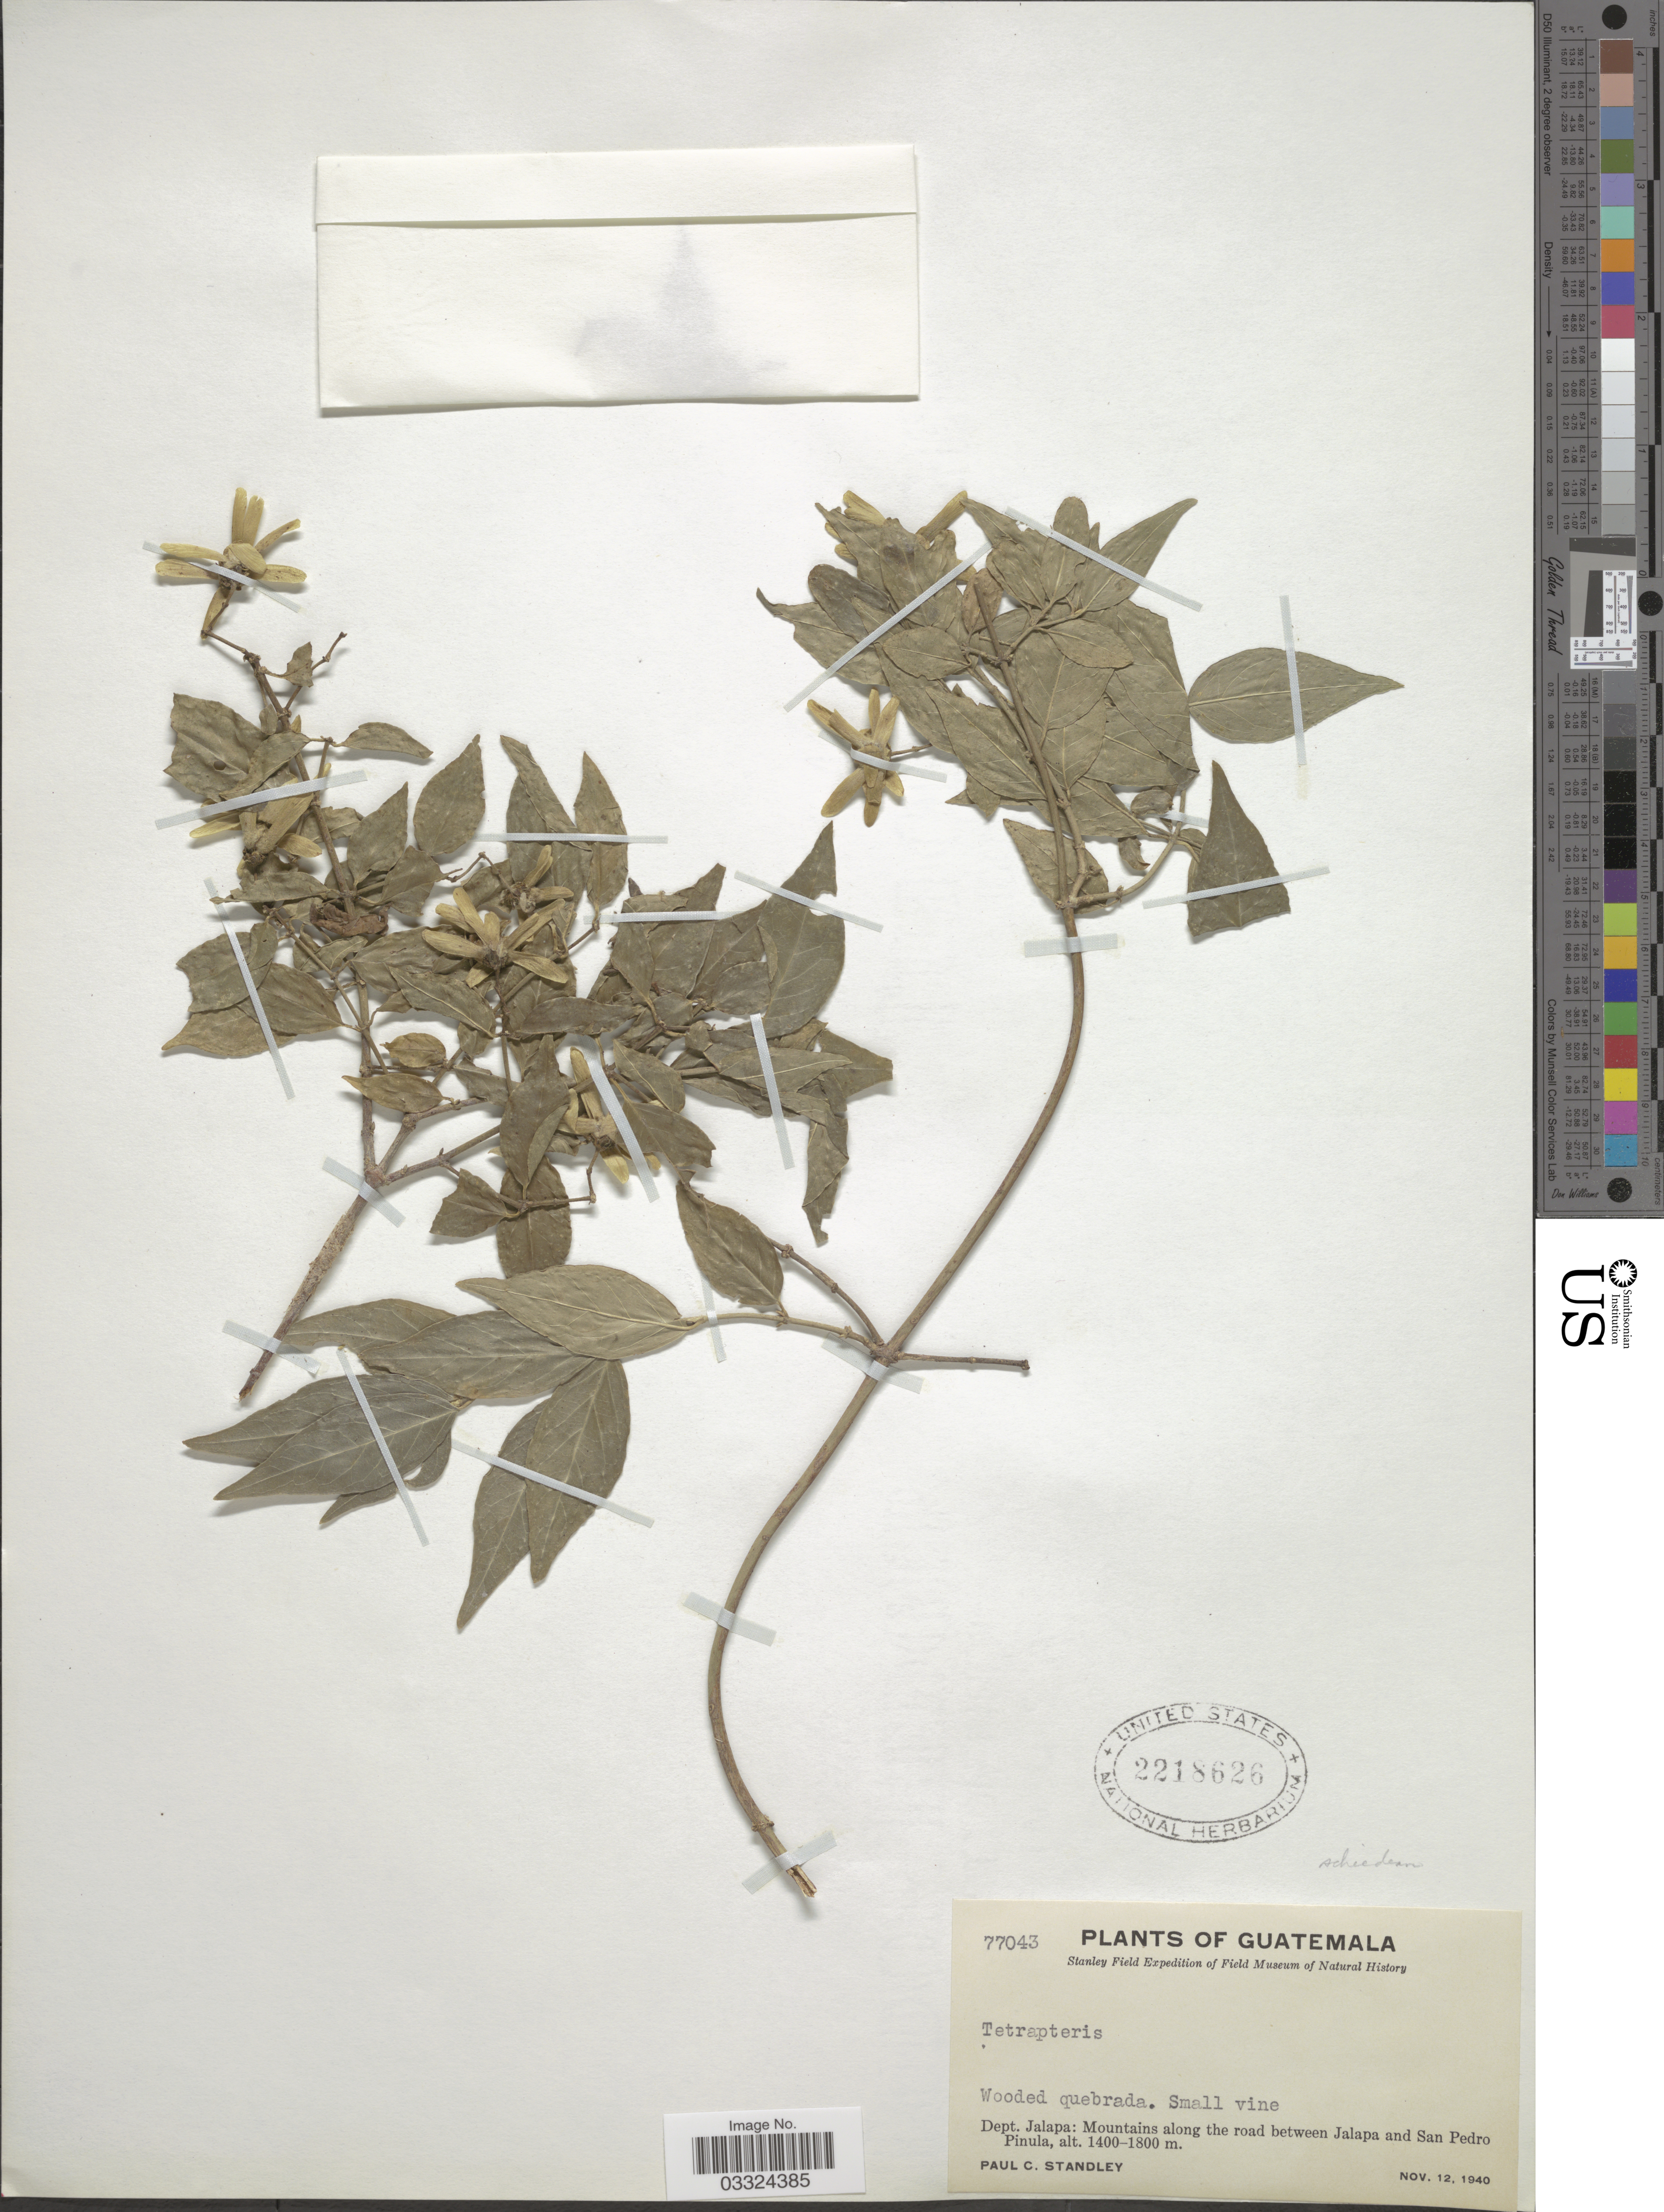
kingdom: Plantae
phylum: Tracheophyta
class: Magnoliopsida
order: Malpighiales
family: Malpighiaceae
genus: Tetrapterys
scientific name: Tetrapterys schiedeana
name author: Schltdl. & Cham.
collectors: P. C. Standley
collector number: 77043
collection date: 1940-11-12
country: Guatemala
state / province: Jalapa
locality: Dept. Jalapa: Mountains along the road between Jalapa and San Pedro Pinula.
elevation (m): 1400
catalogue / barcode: US 2218626